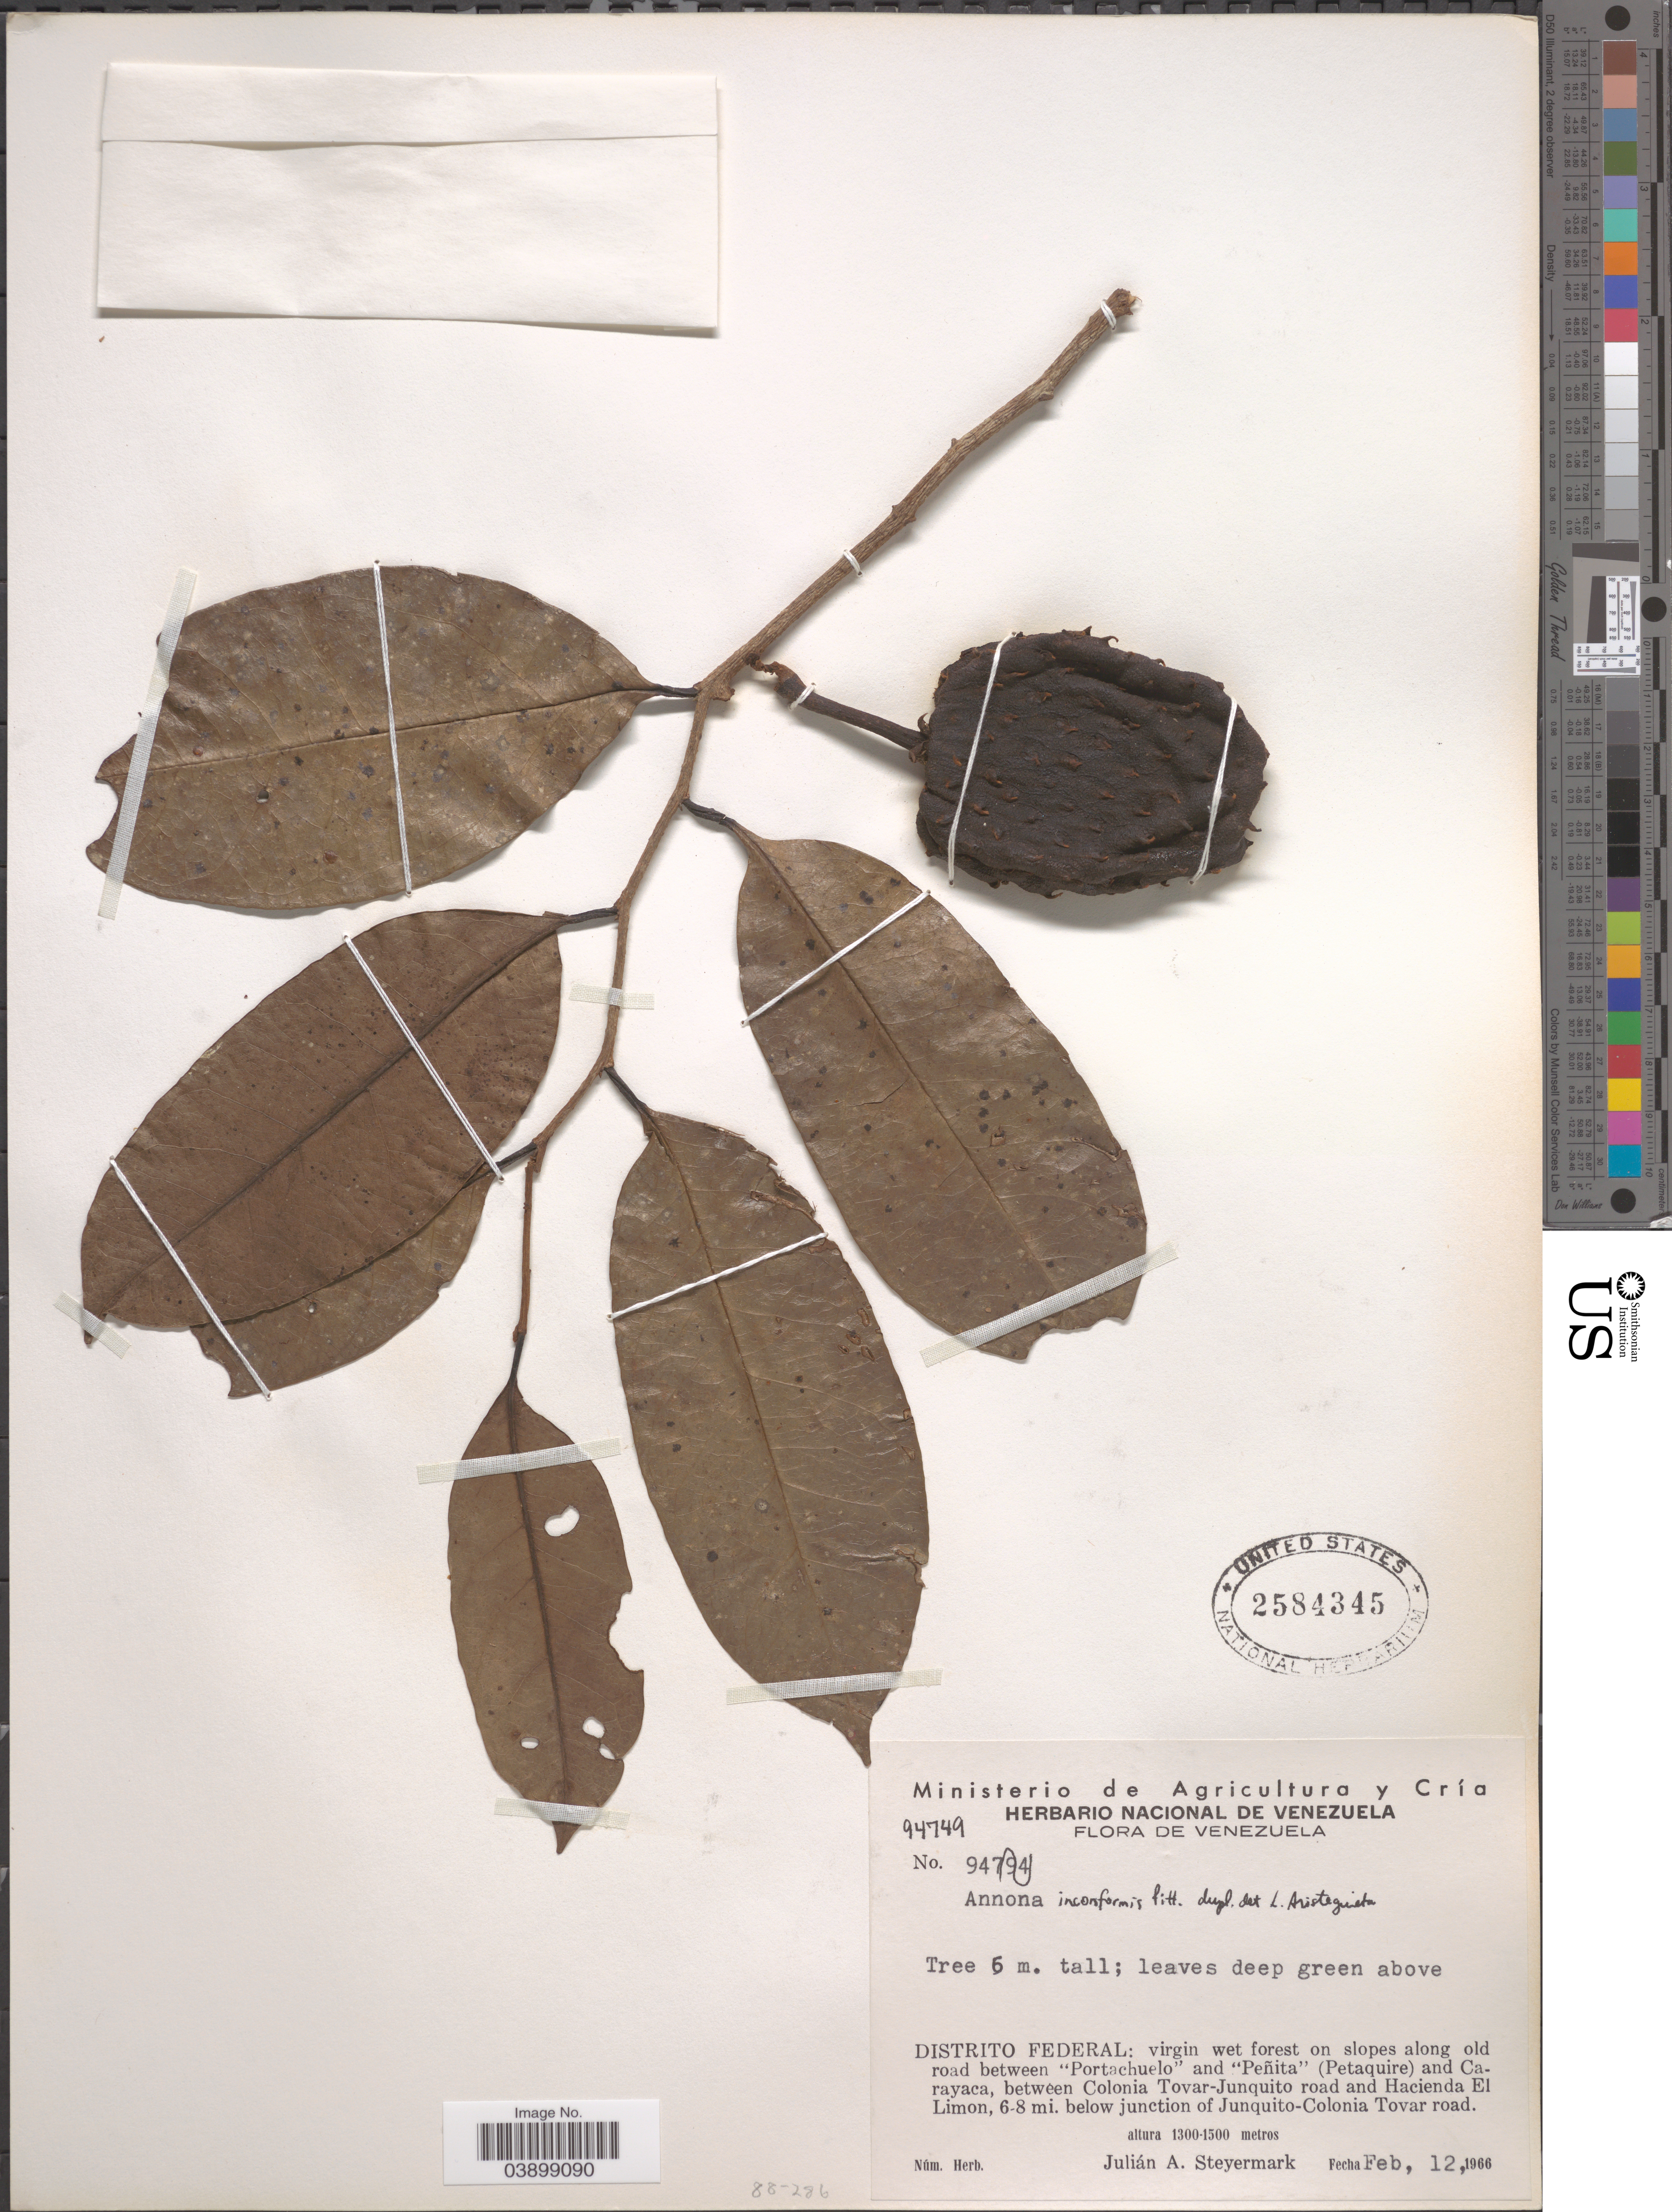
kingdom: Plantae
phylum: Tracheophyta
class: Magnoliopsida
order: Magnoliales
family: Annonaceae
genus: Annona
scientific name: Annona inconformis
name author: Pittier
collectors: J. Steyermark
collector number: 94749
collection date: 1966-02-12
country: Venezuela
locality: Distrito Federal: virgin west forest on slopes along old road between "Portachuelo" and "Peñita" (Petaquire) and Carayaca, between Colonia Tovar-Junquito road and Hacienda El Limon, 6-8 mi. below junction of Junquito-Colonia Tovar road.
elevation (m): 1300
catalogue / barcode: US 2584345